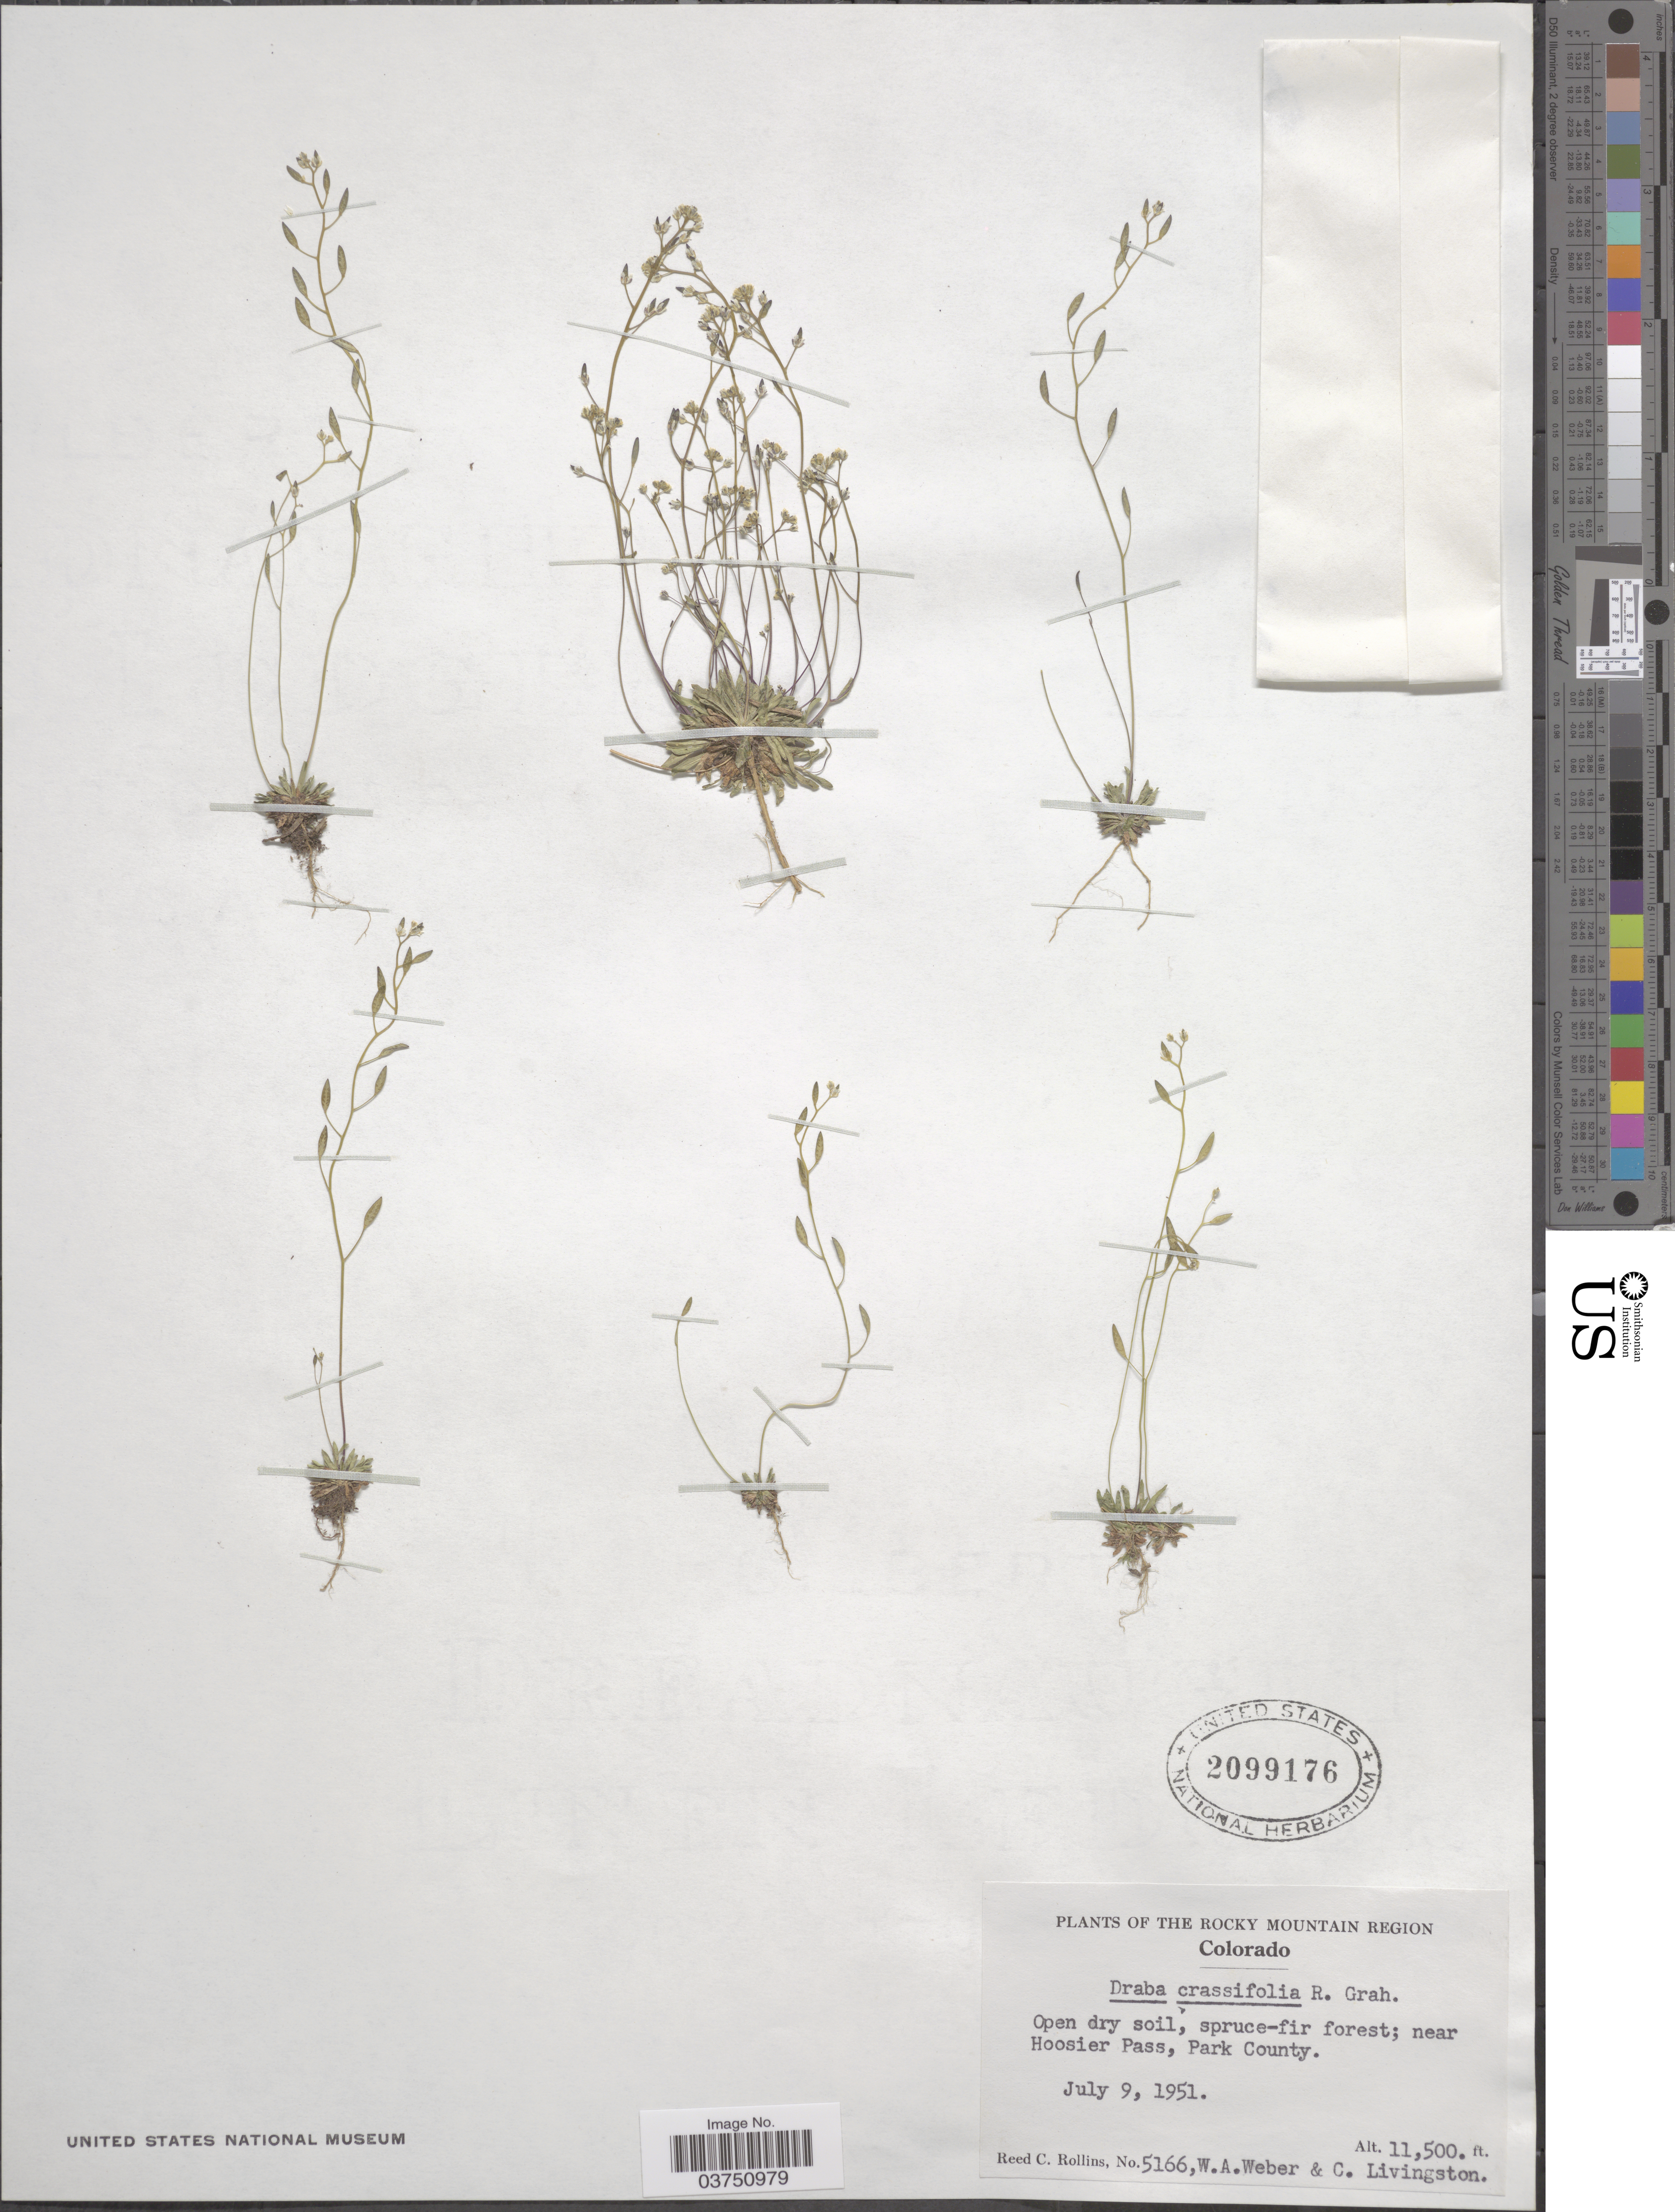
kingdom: Plantae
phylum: Tracheophyta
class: Magnoliopsida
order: Brassicales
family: Brassicaceae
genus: Draba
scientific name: Draba crassifolia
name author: Graham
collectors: R. C. Rollins, W. A. Weber & C. Livingston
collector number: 5166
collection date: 1951-07-09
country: United States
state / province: Colorado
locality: The Rocky Mountain Region. Near Hoosier Pass, Park County.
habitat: open dry soil; spruce fir forest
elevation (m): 3505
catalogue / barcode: US 2099176